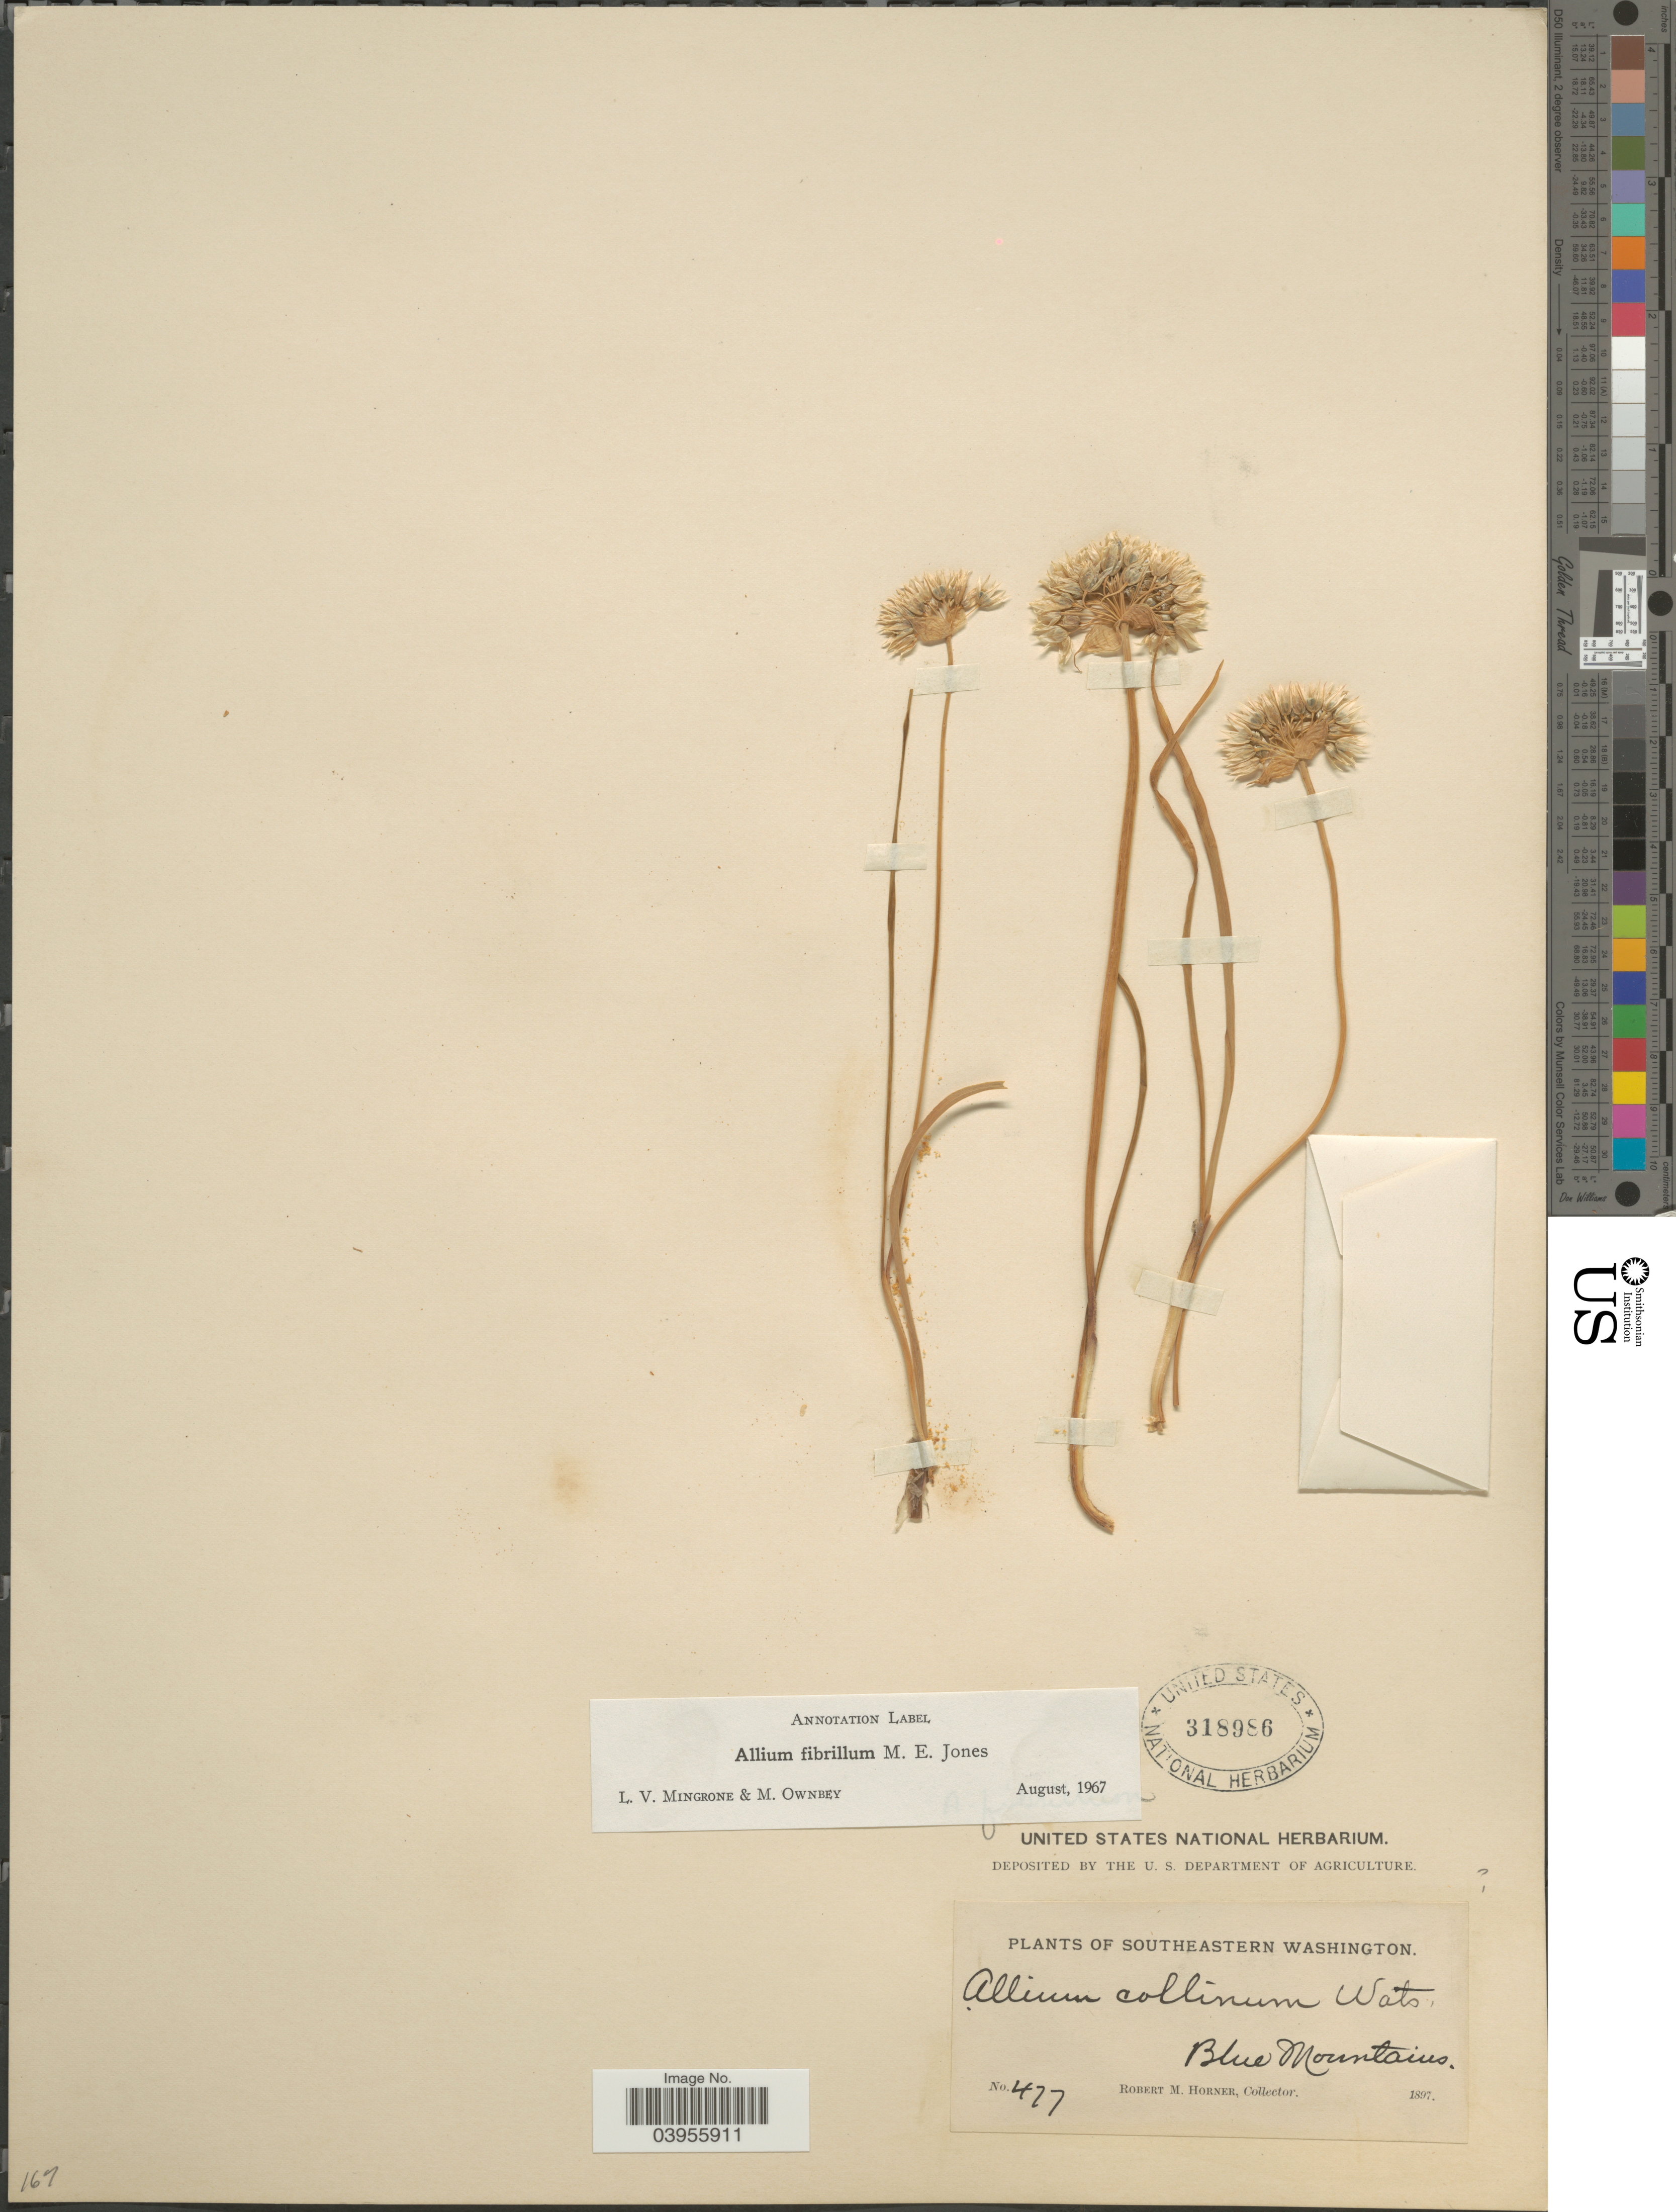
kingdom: Plantae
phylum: Tracheophyta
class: Liliopsida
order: Asparagales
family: Amaryllidaceae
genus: Allium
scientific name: Allium fibrillum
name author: M.E. Jones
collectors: R. Horner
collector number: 477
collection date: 1897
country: United States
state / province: Washington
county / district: Clallam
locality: Southeastern Washington. Blue Mountains.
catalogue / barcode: US 318986